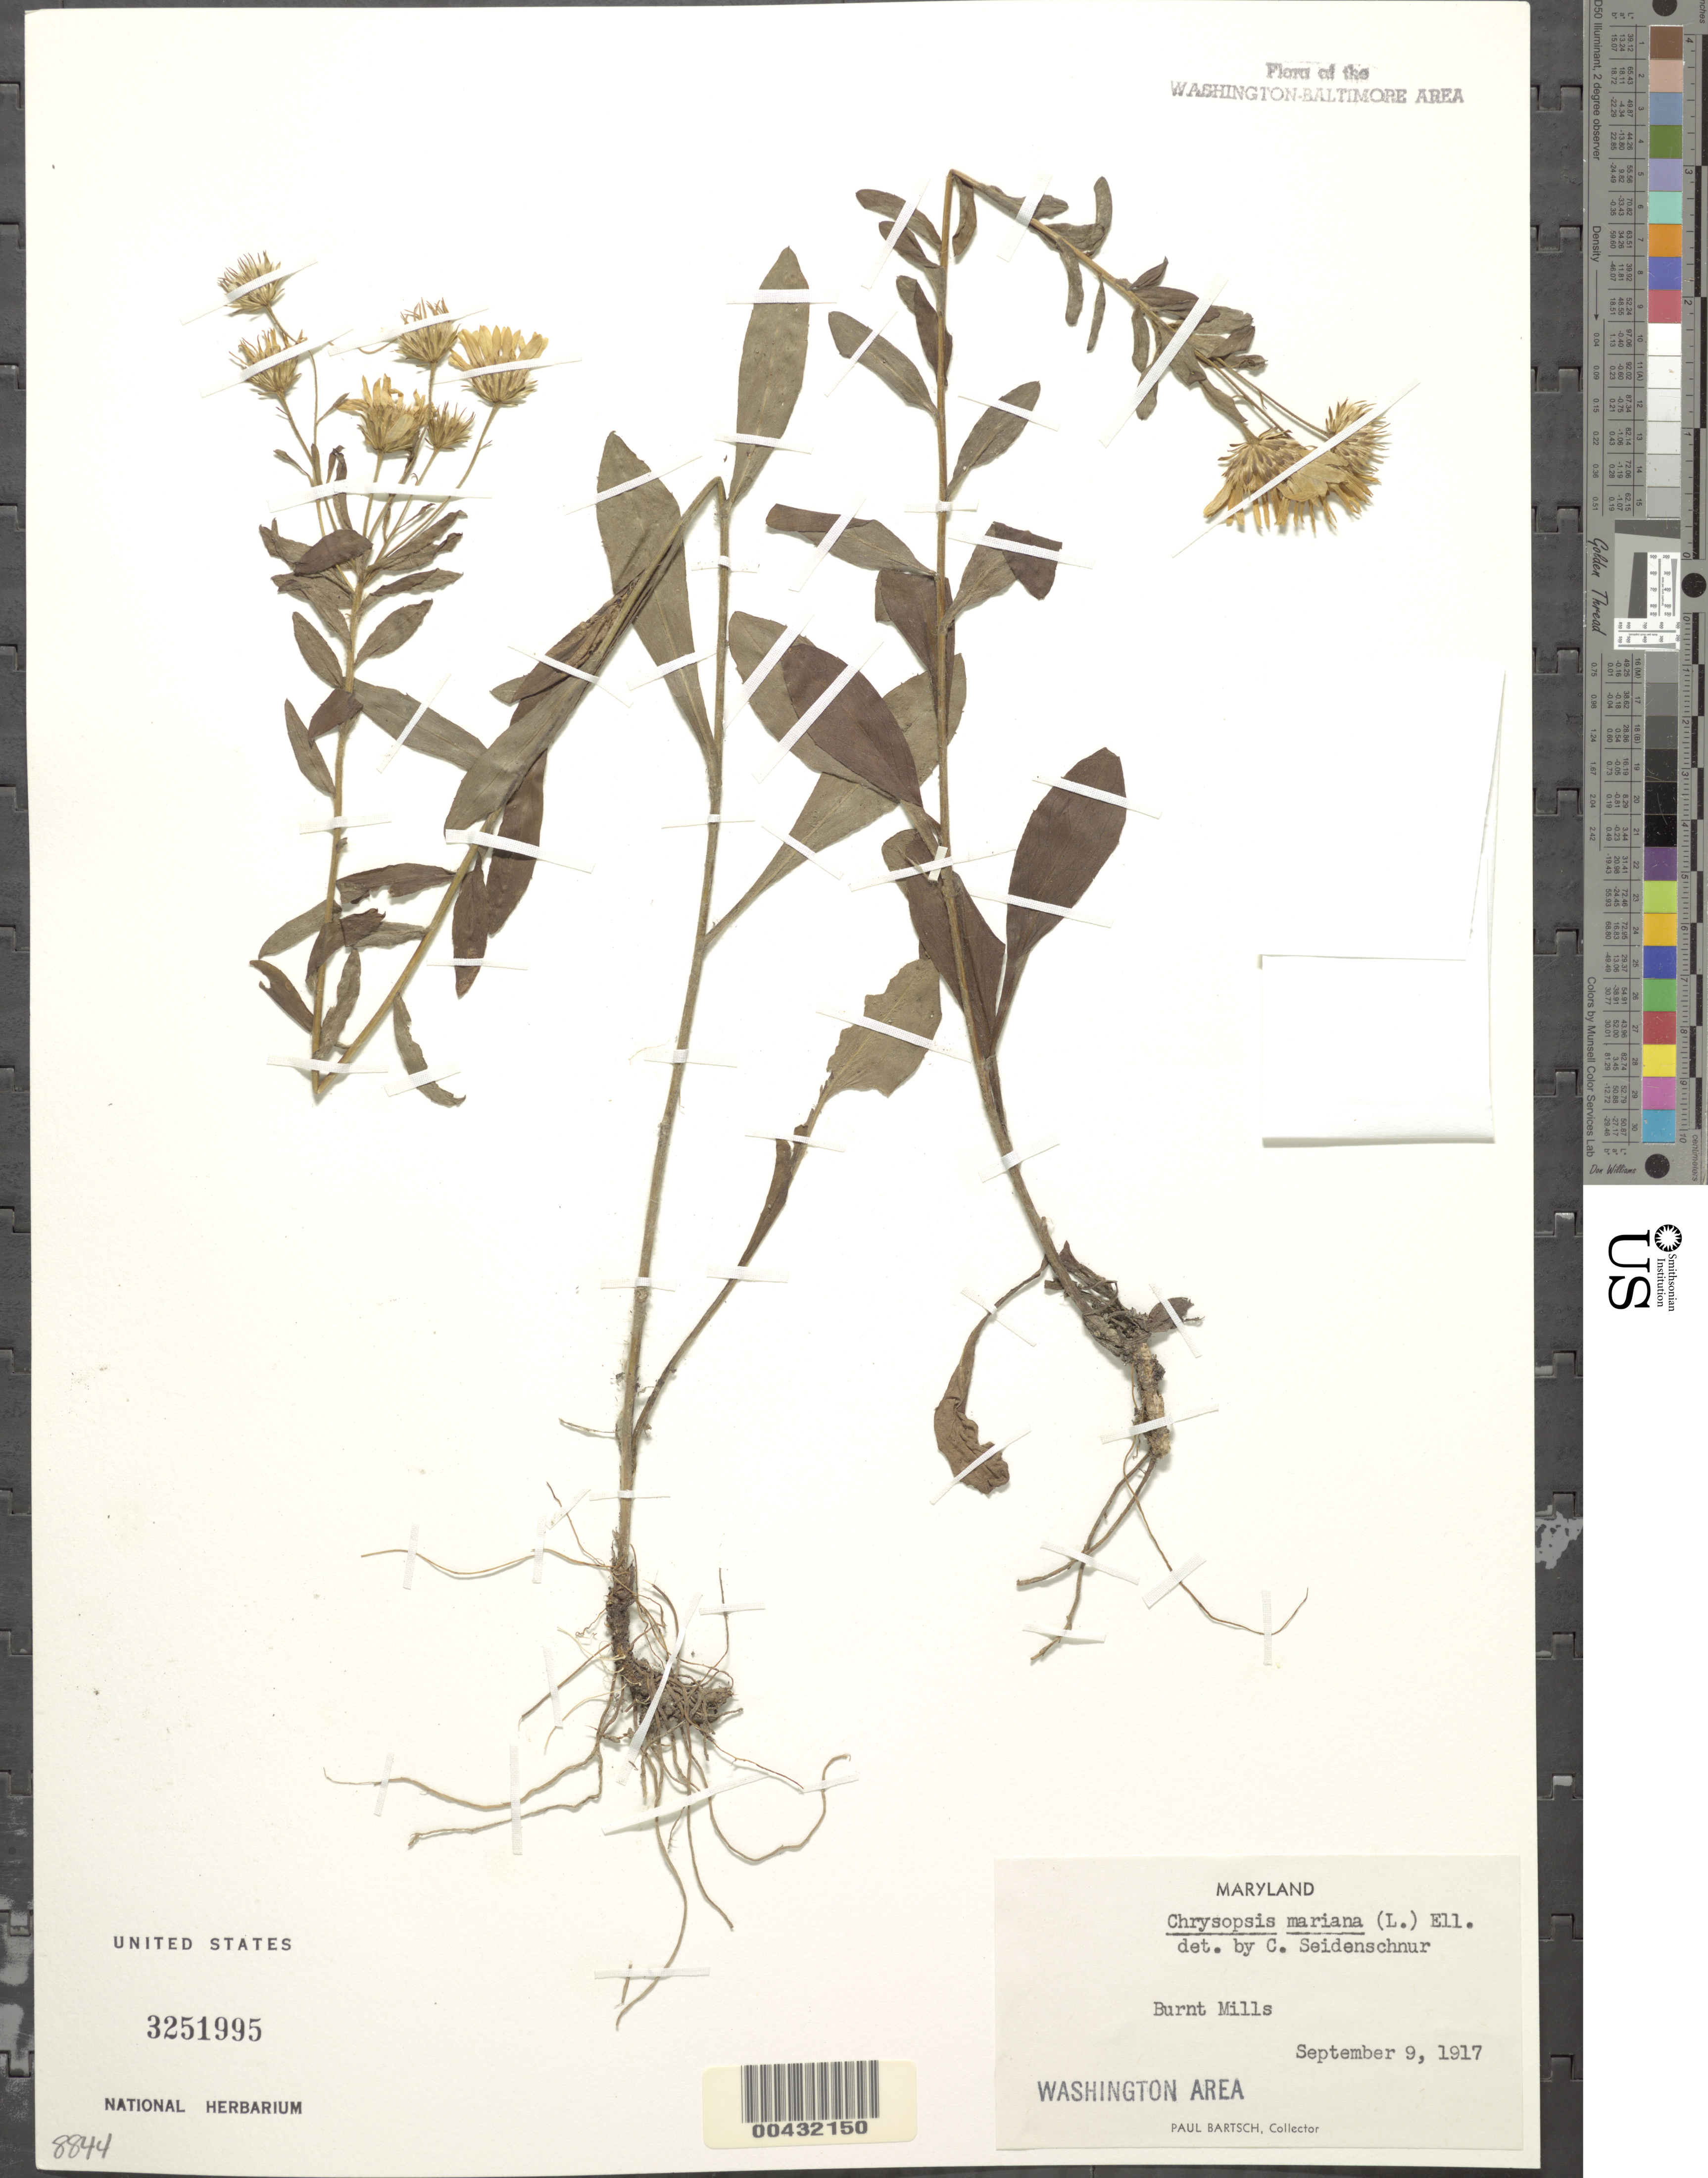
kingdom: Plantae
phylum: Tracheophyta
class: Magnoliopsida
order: Asterales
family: Asteraceae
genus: Chrysopsis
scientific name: Chrysopsis mariana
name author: (L.) Elliott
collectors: P. Bartsch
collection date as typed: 09 Sep 1917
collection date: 1917-09-09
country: United States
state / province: Maryland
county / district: Montgomery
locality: Burnt Mills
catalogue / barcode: US 3251995